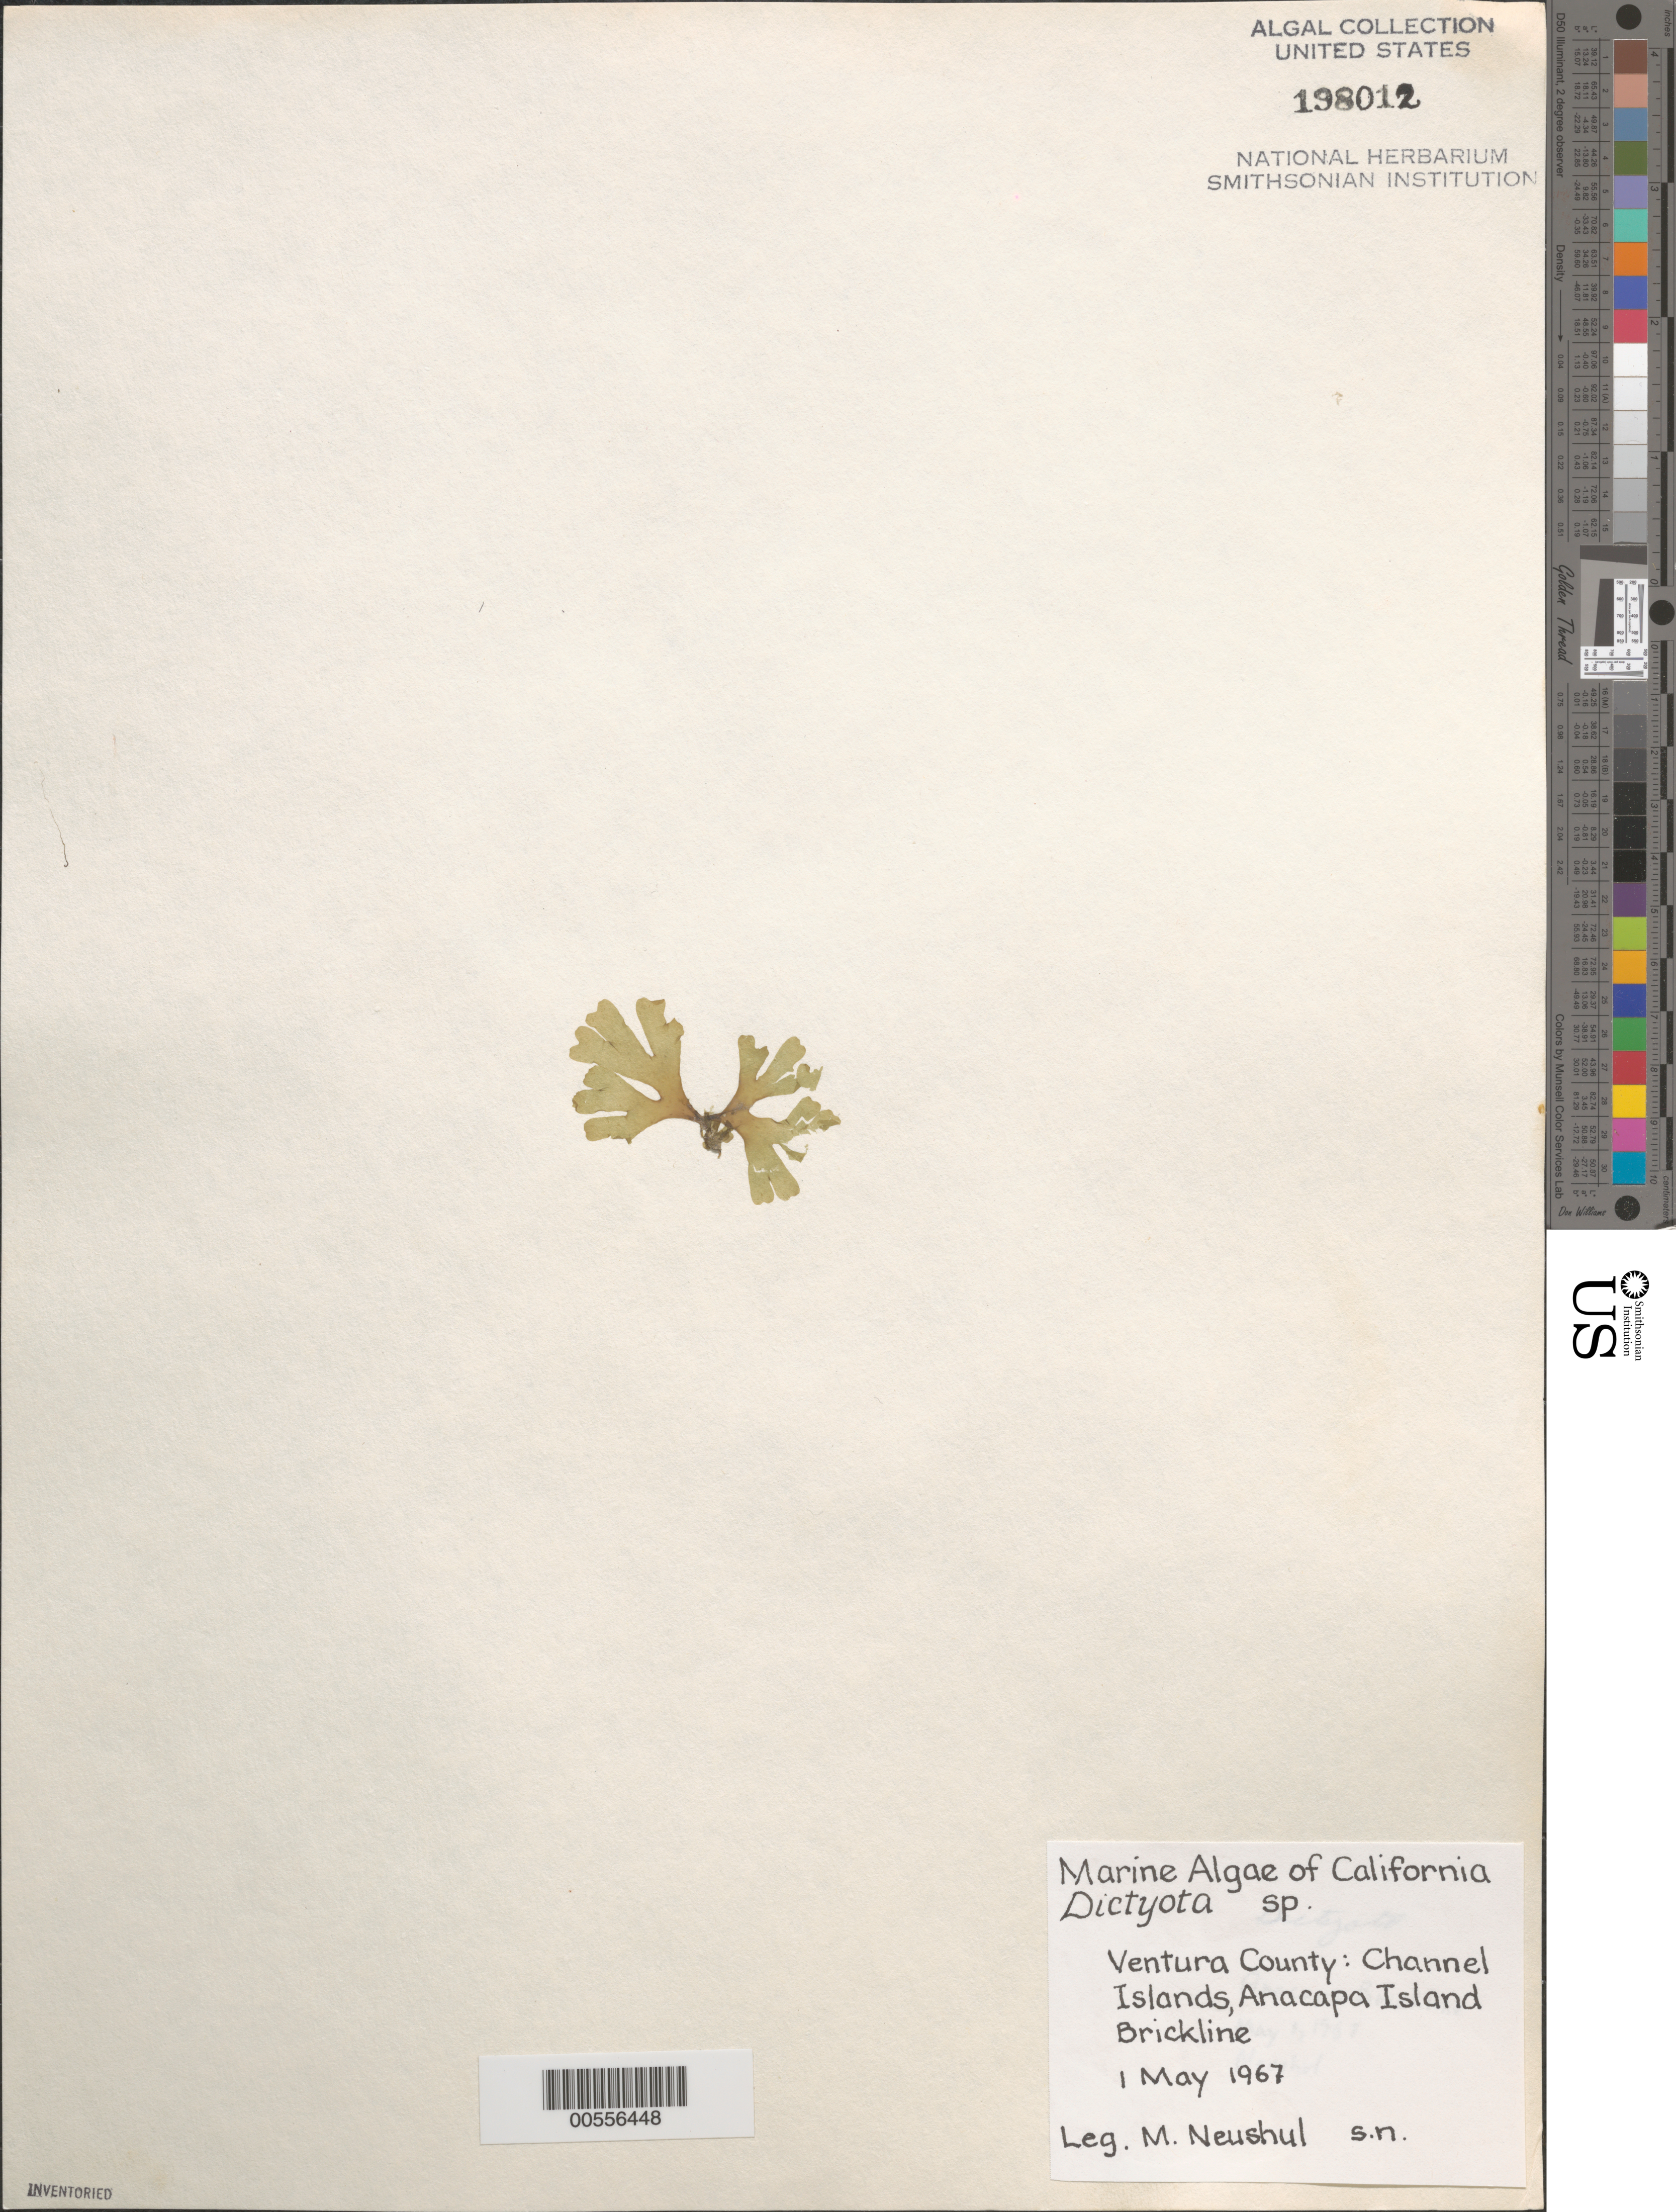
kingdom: Chromista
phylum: Ochrophyta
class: Phaeophyceae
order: Dictyotales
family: Dictyotaceae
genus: Dictyota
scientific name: Dictyota sp.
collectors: M. Neushul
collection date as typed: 01 May 1967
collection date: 1967-05-01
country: United States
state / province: California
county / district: Ventura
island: Anacapa Island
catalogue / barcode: US 198012